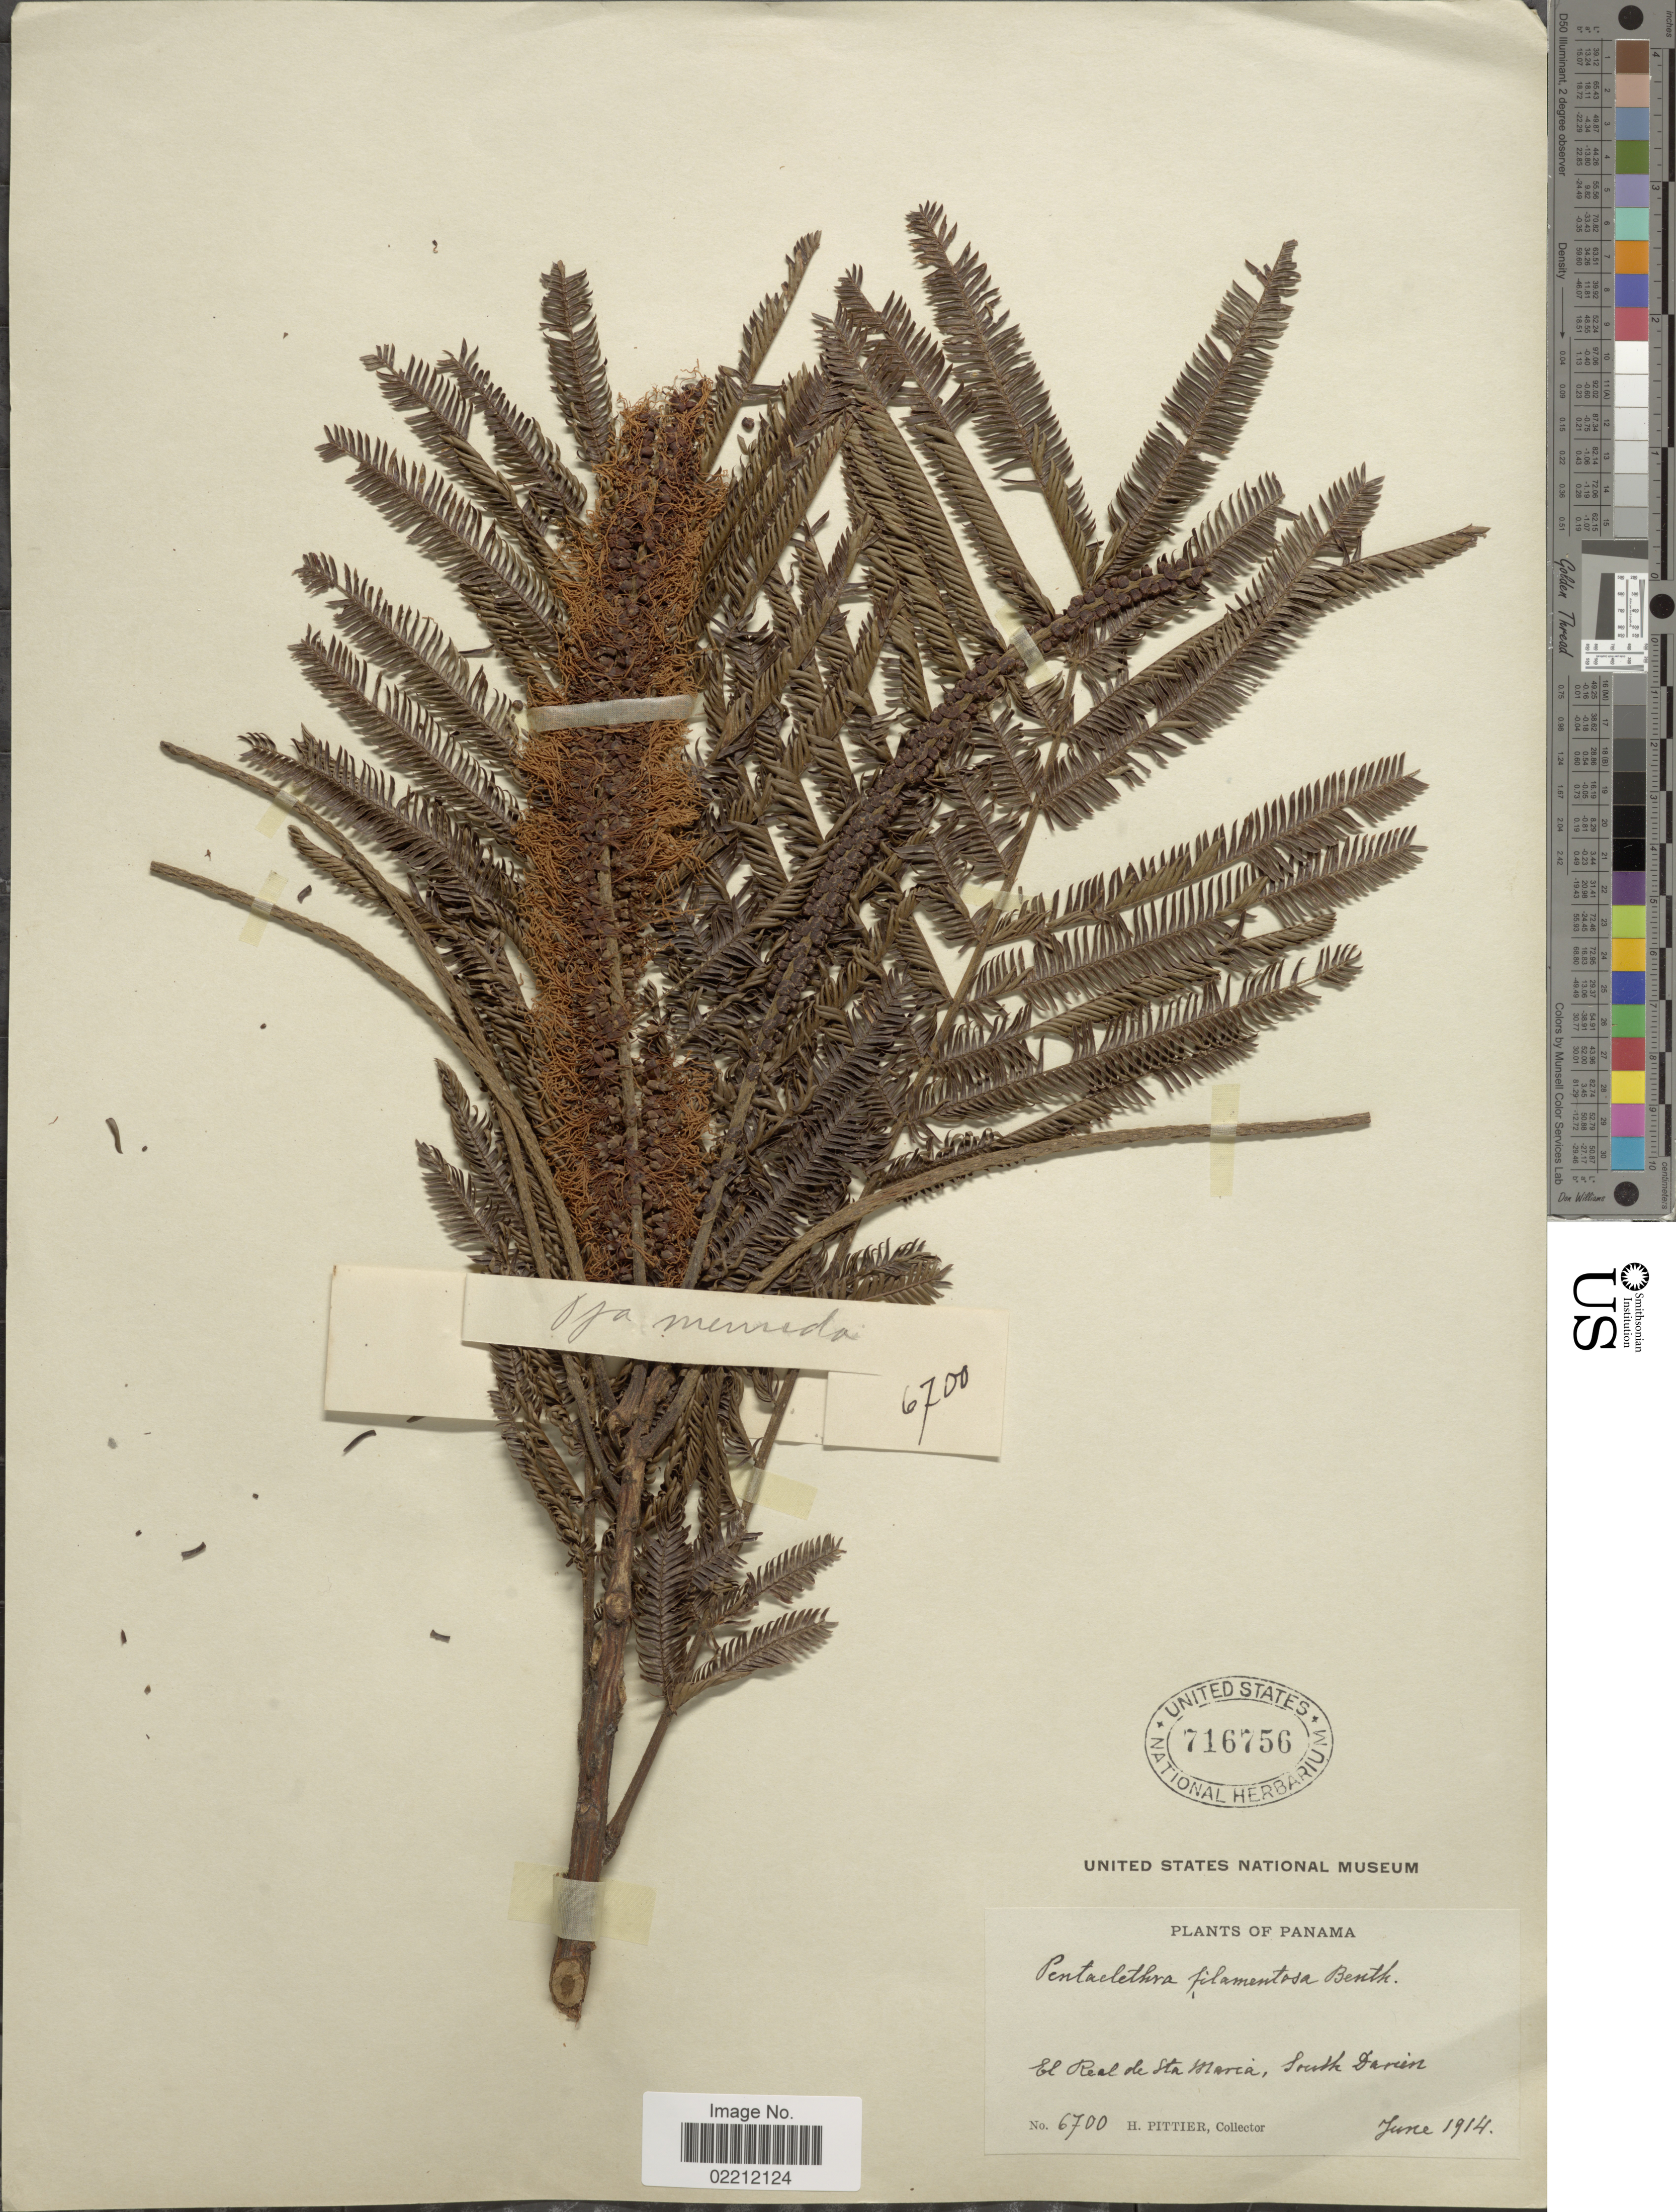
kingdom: Plantae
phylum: Tracheophyta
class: Magnoliopsida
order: Fabales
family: Fabaceae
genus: Pentaclethra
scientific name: Pentaclethra macroloba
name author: (Willd.) Kuntze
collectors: H. F. Pittier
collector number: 6700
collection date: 1914-06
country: Panama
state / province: Darién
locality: El Real de Sta Maria, South Darien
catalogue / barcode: US 716756